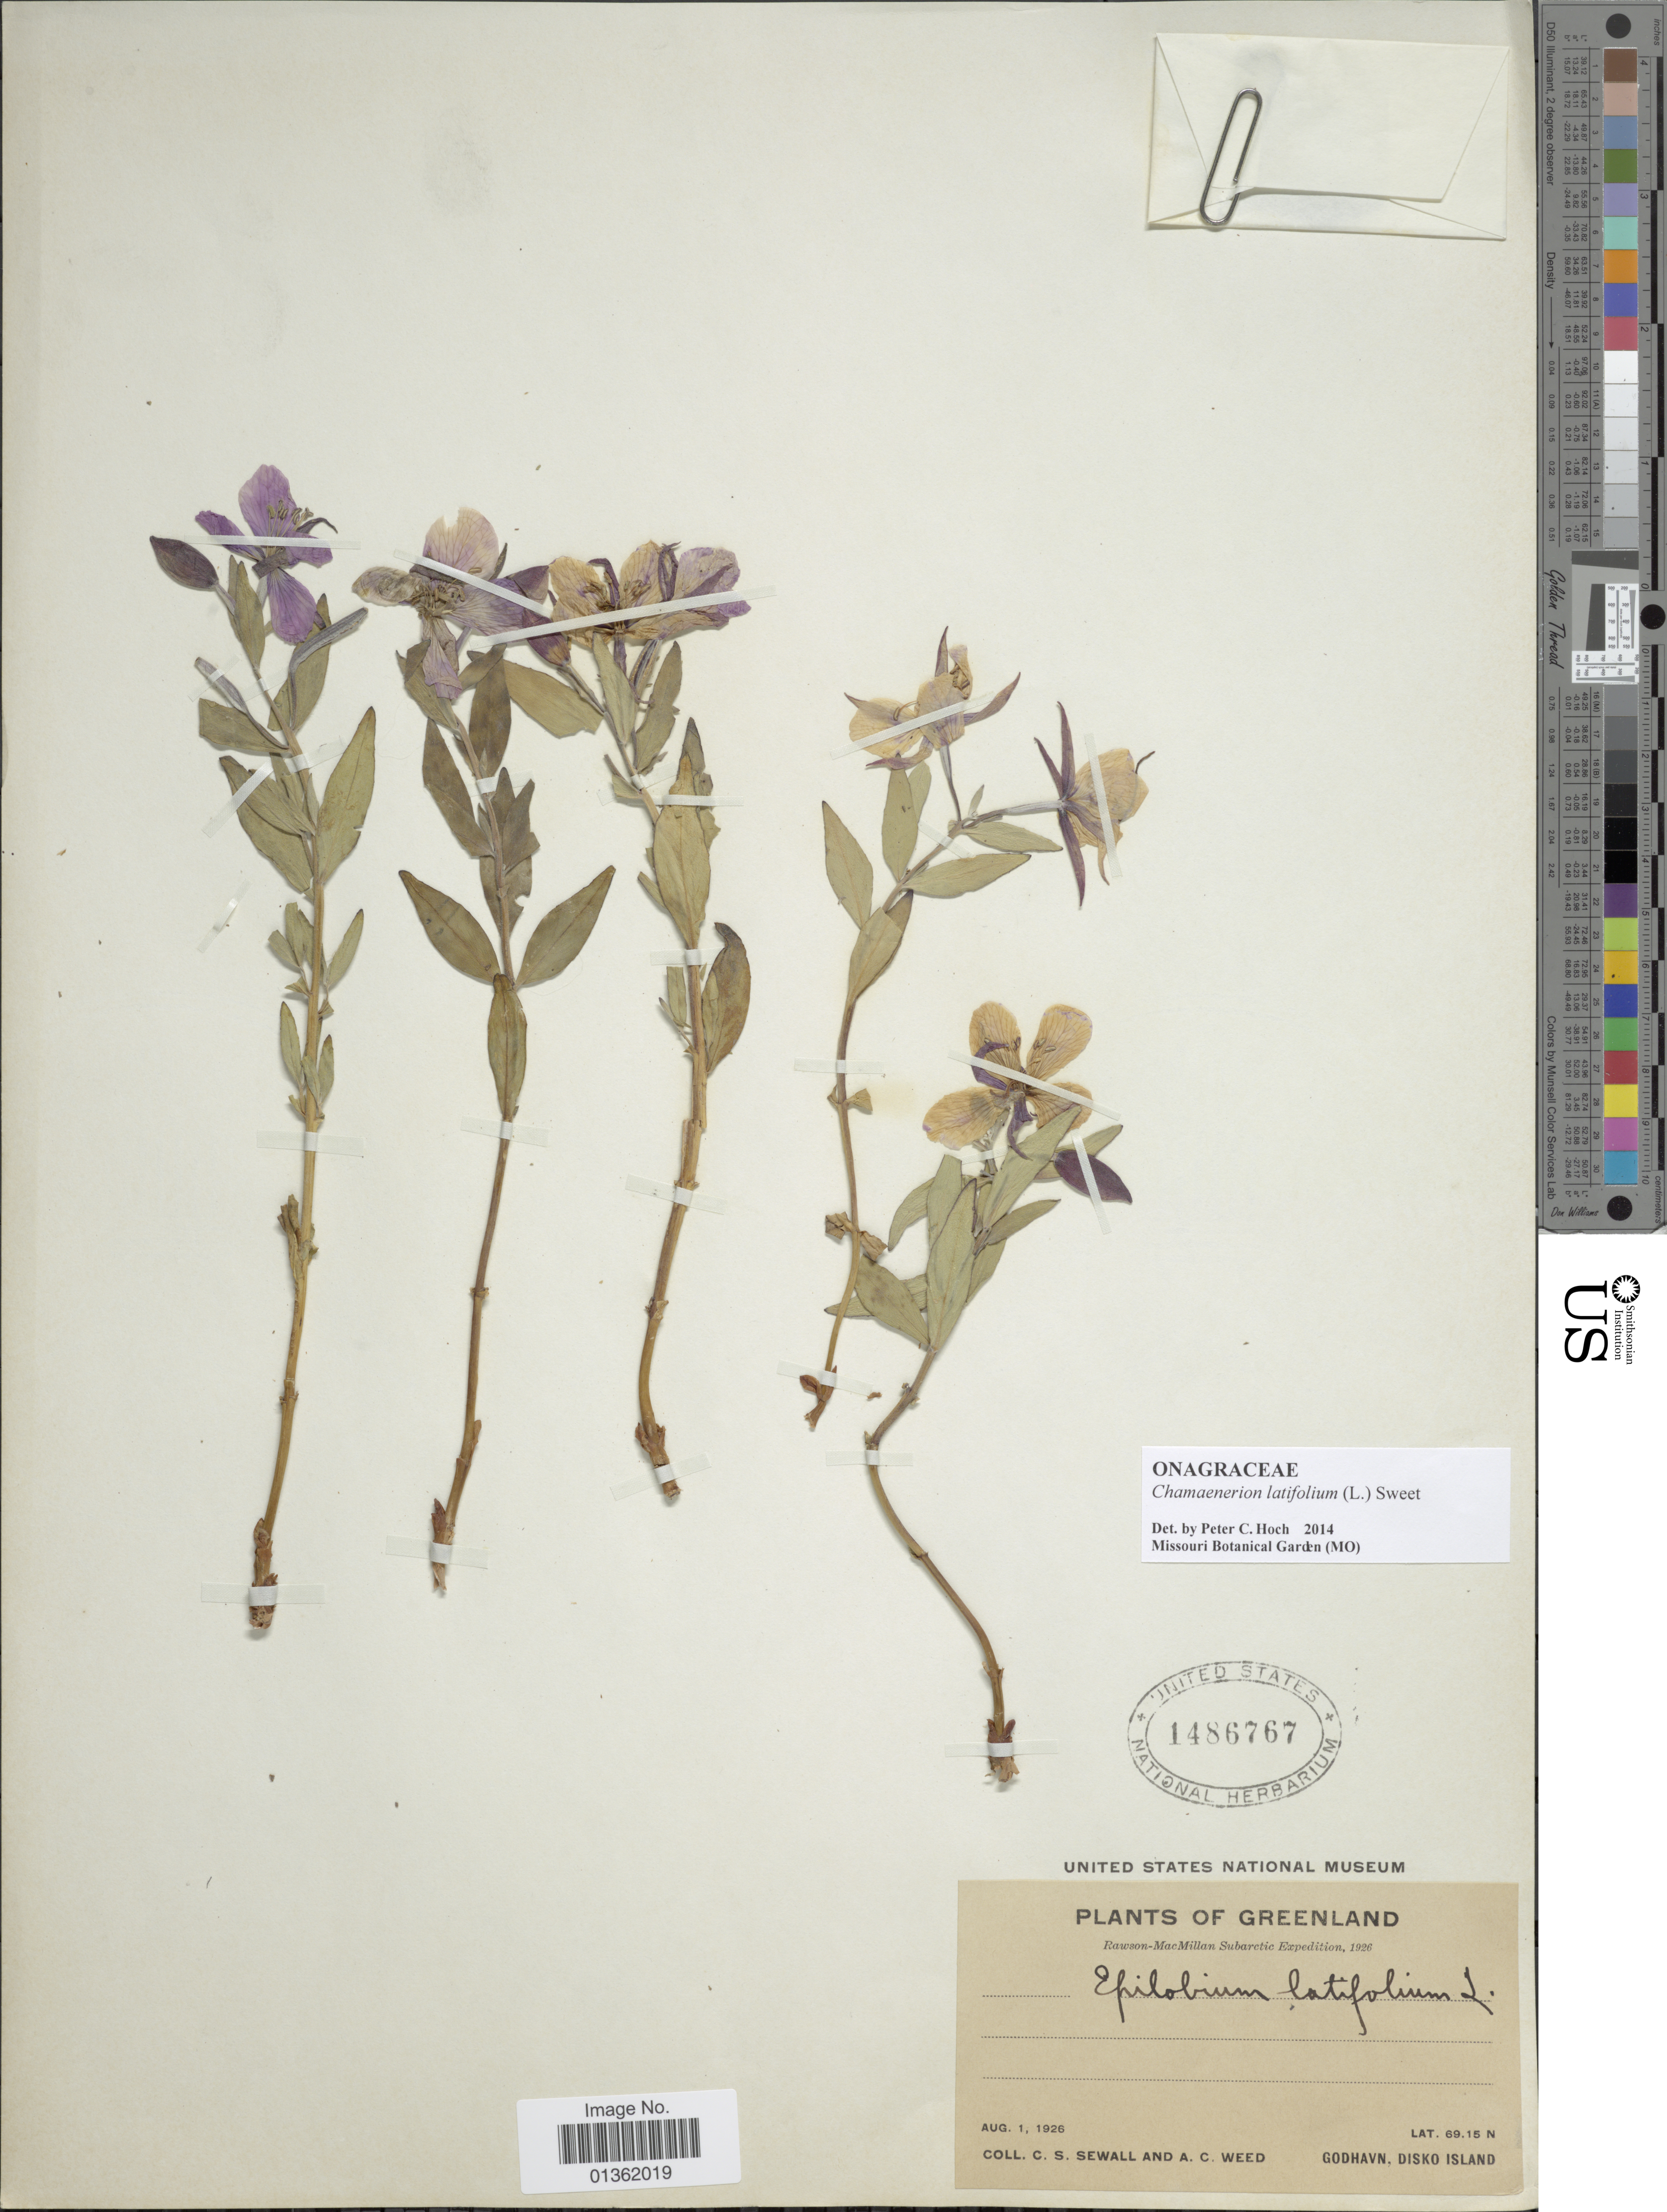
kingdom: Plantae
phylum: Tracheophyta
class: Magnoliopsida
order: Myrtales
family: Onagraceae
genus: Chamaenerion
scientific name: Chamaenerion latifolium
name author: (L.) Th. Fr. & Lange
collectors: C. Sewall & A. Weed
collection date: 1926-08-01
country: Greenland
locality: Godhavn, Disko Island.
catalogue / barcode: US 1486767